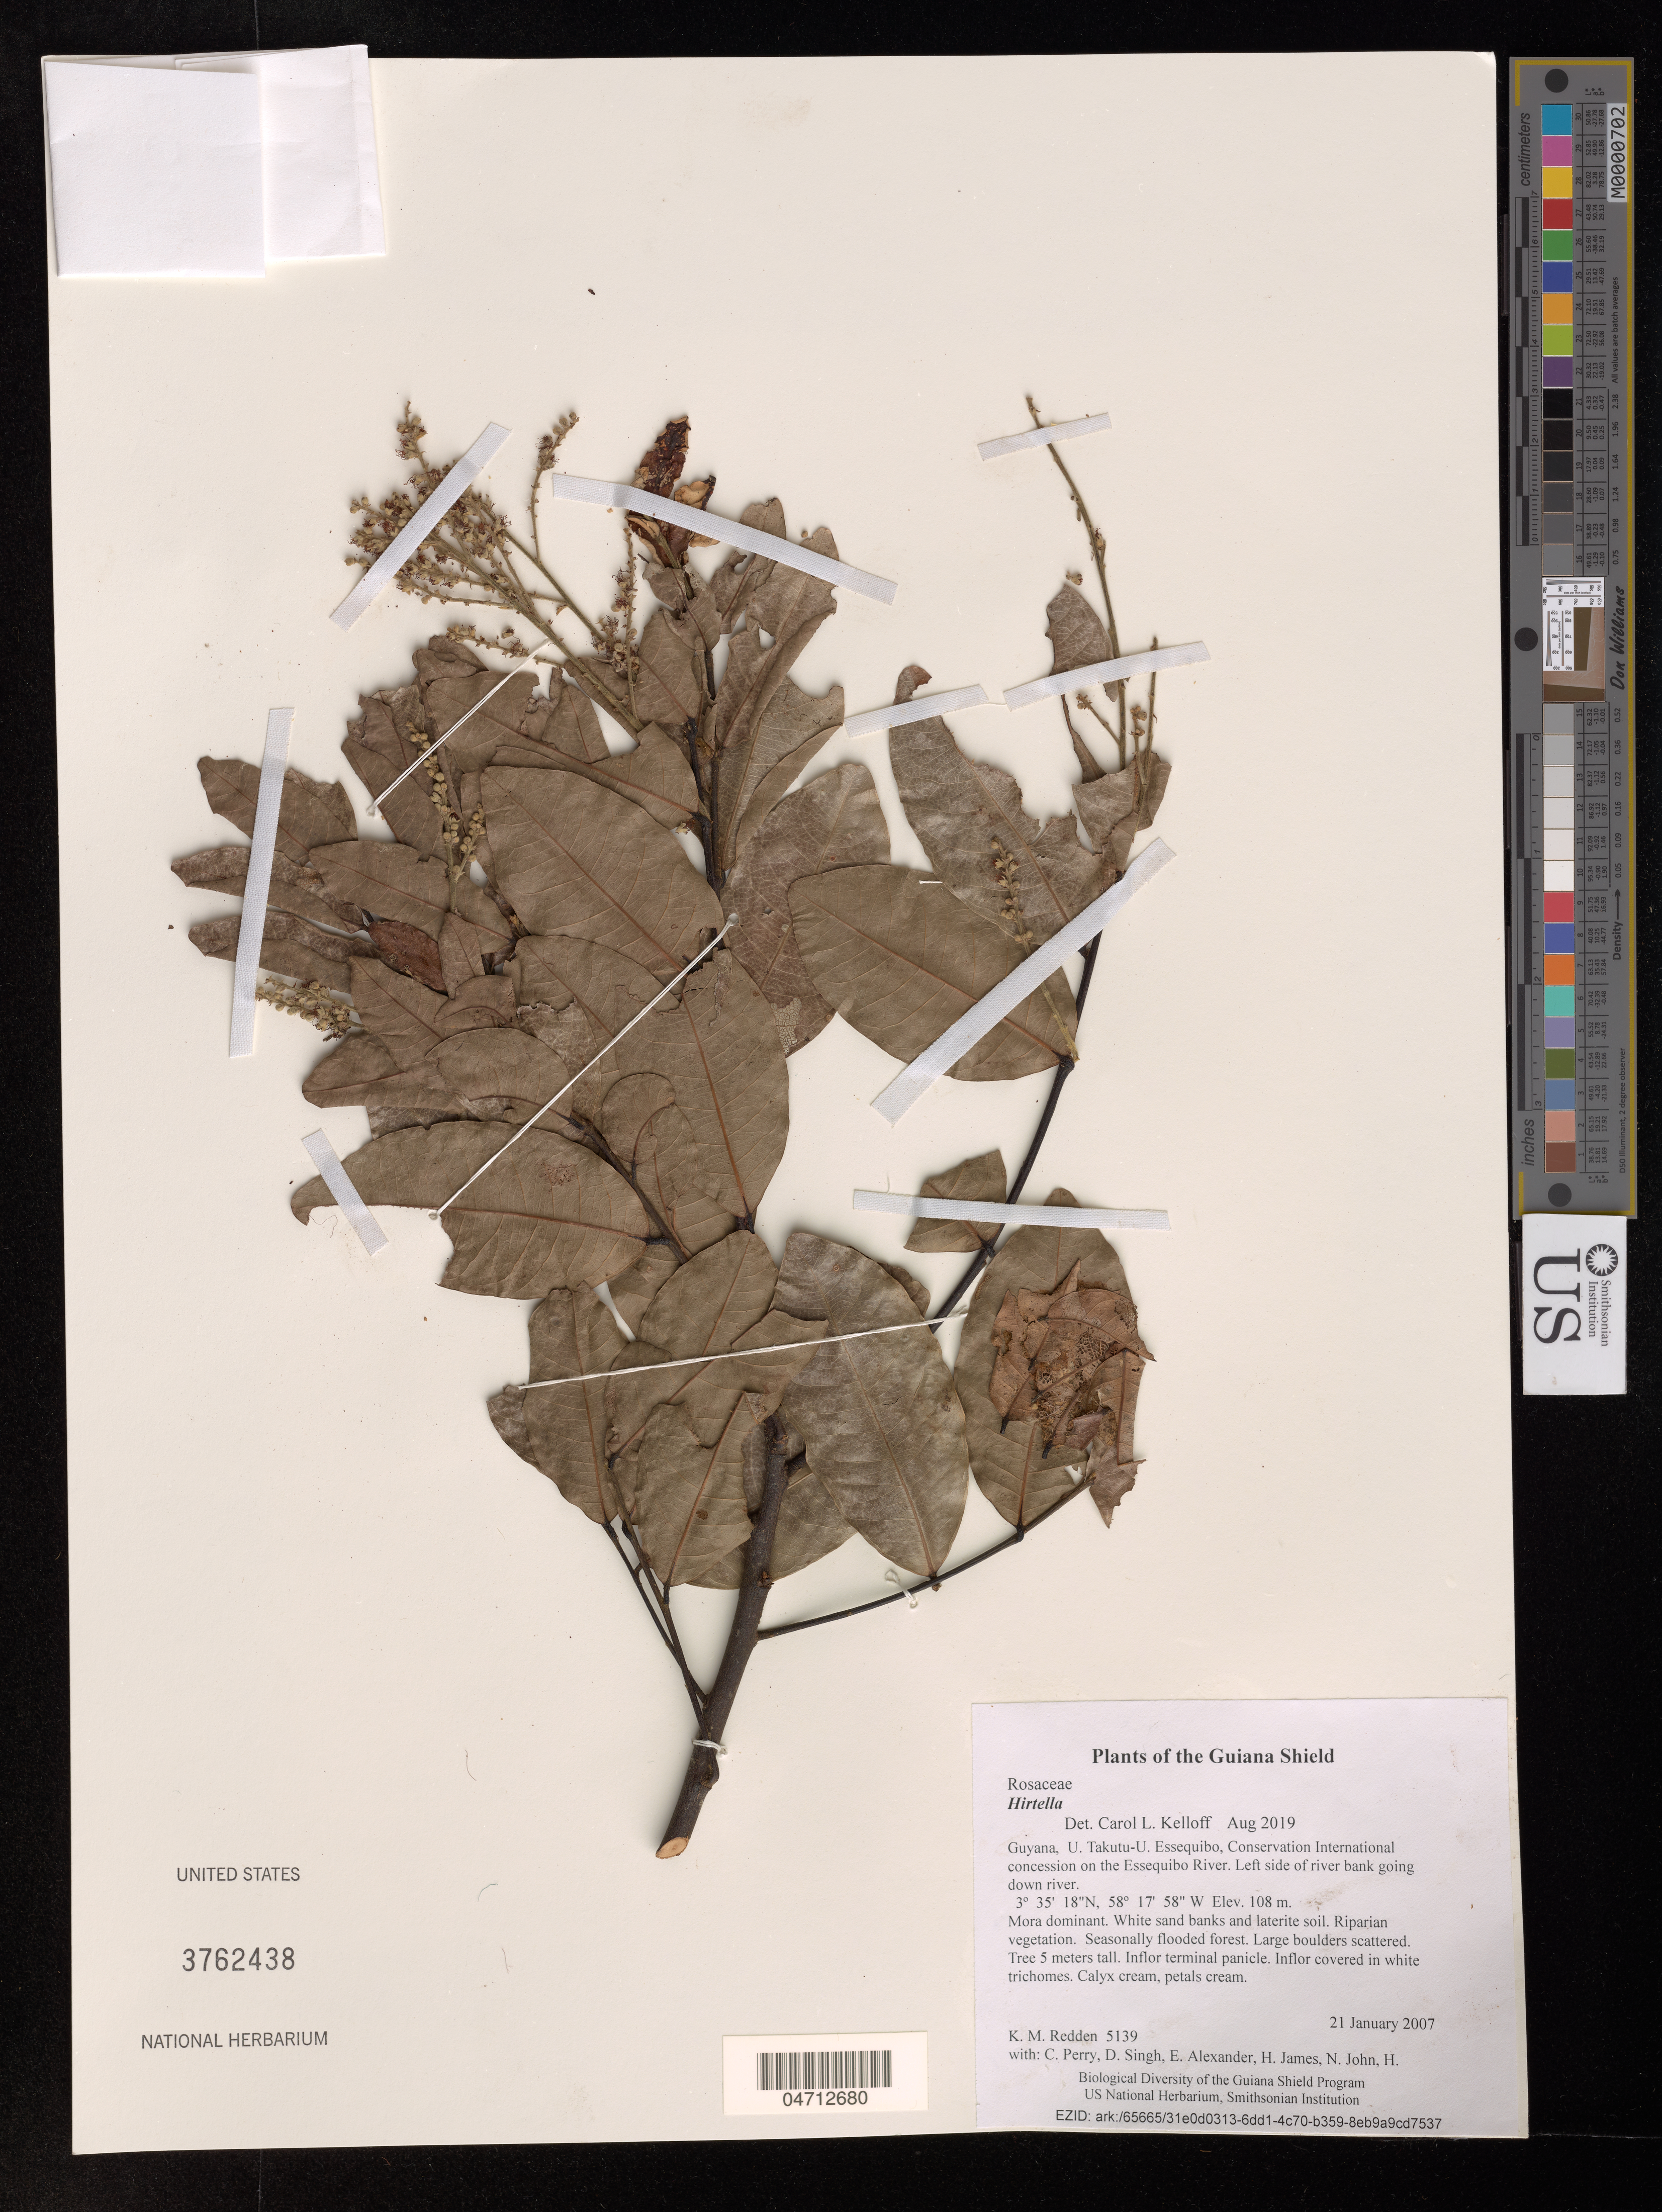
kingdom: Plantae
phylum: Tracheophyta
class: Magnoliopsida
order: Malpighiales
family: Chrysobalanaceae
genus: Hirtella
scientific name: Hirtella sp.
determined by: Kelloff, Carol L.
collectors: K. M. Redden, C. Perry, D. Singh, E. Alexander, H. James, N. John, H. Simon & E. Joseph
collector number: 5139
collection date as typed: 21 January 2007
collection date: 2007-01-21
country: Guyana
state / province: U. Takutu-U. Essequibo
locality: Conservation International concession on the Essequibo River. Left side of river bank going down river.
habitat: Mora dominant. White sand banks and laterite soil. Riparian vegetation. Seasonally flooded forest. Large boulders scattered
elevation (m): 108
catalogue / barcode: US 3762438